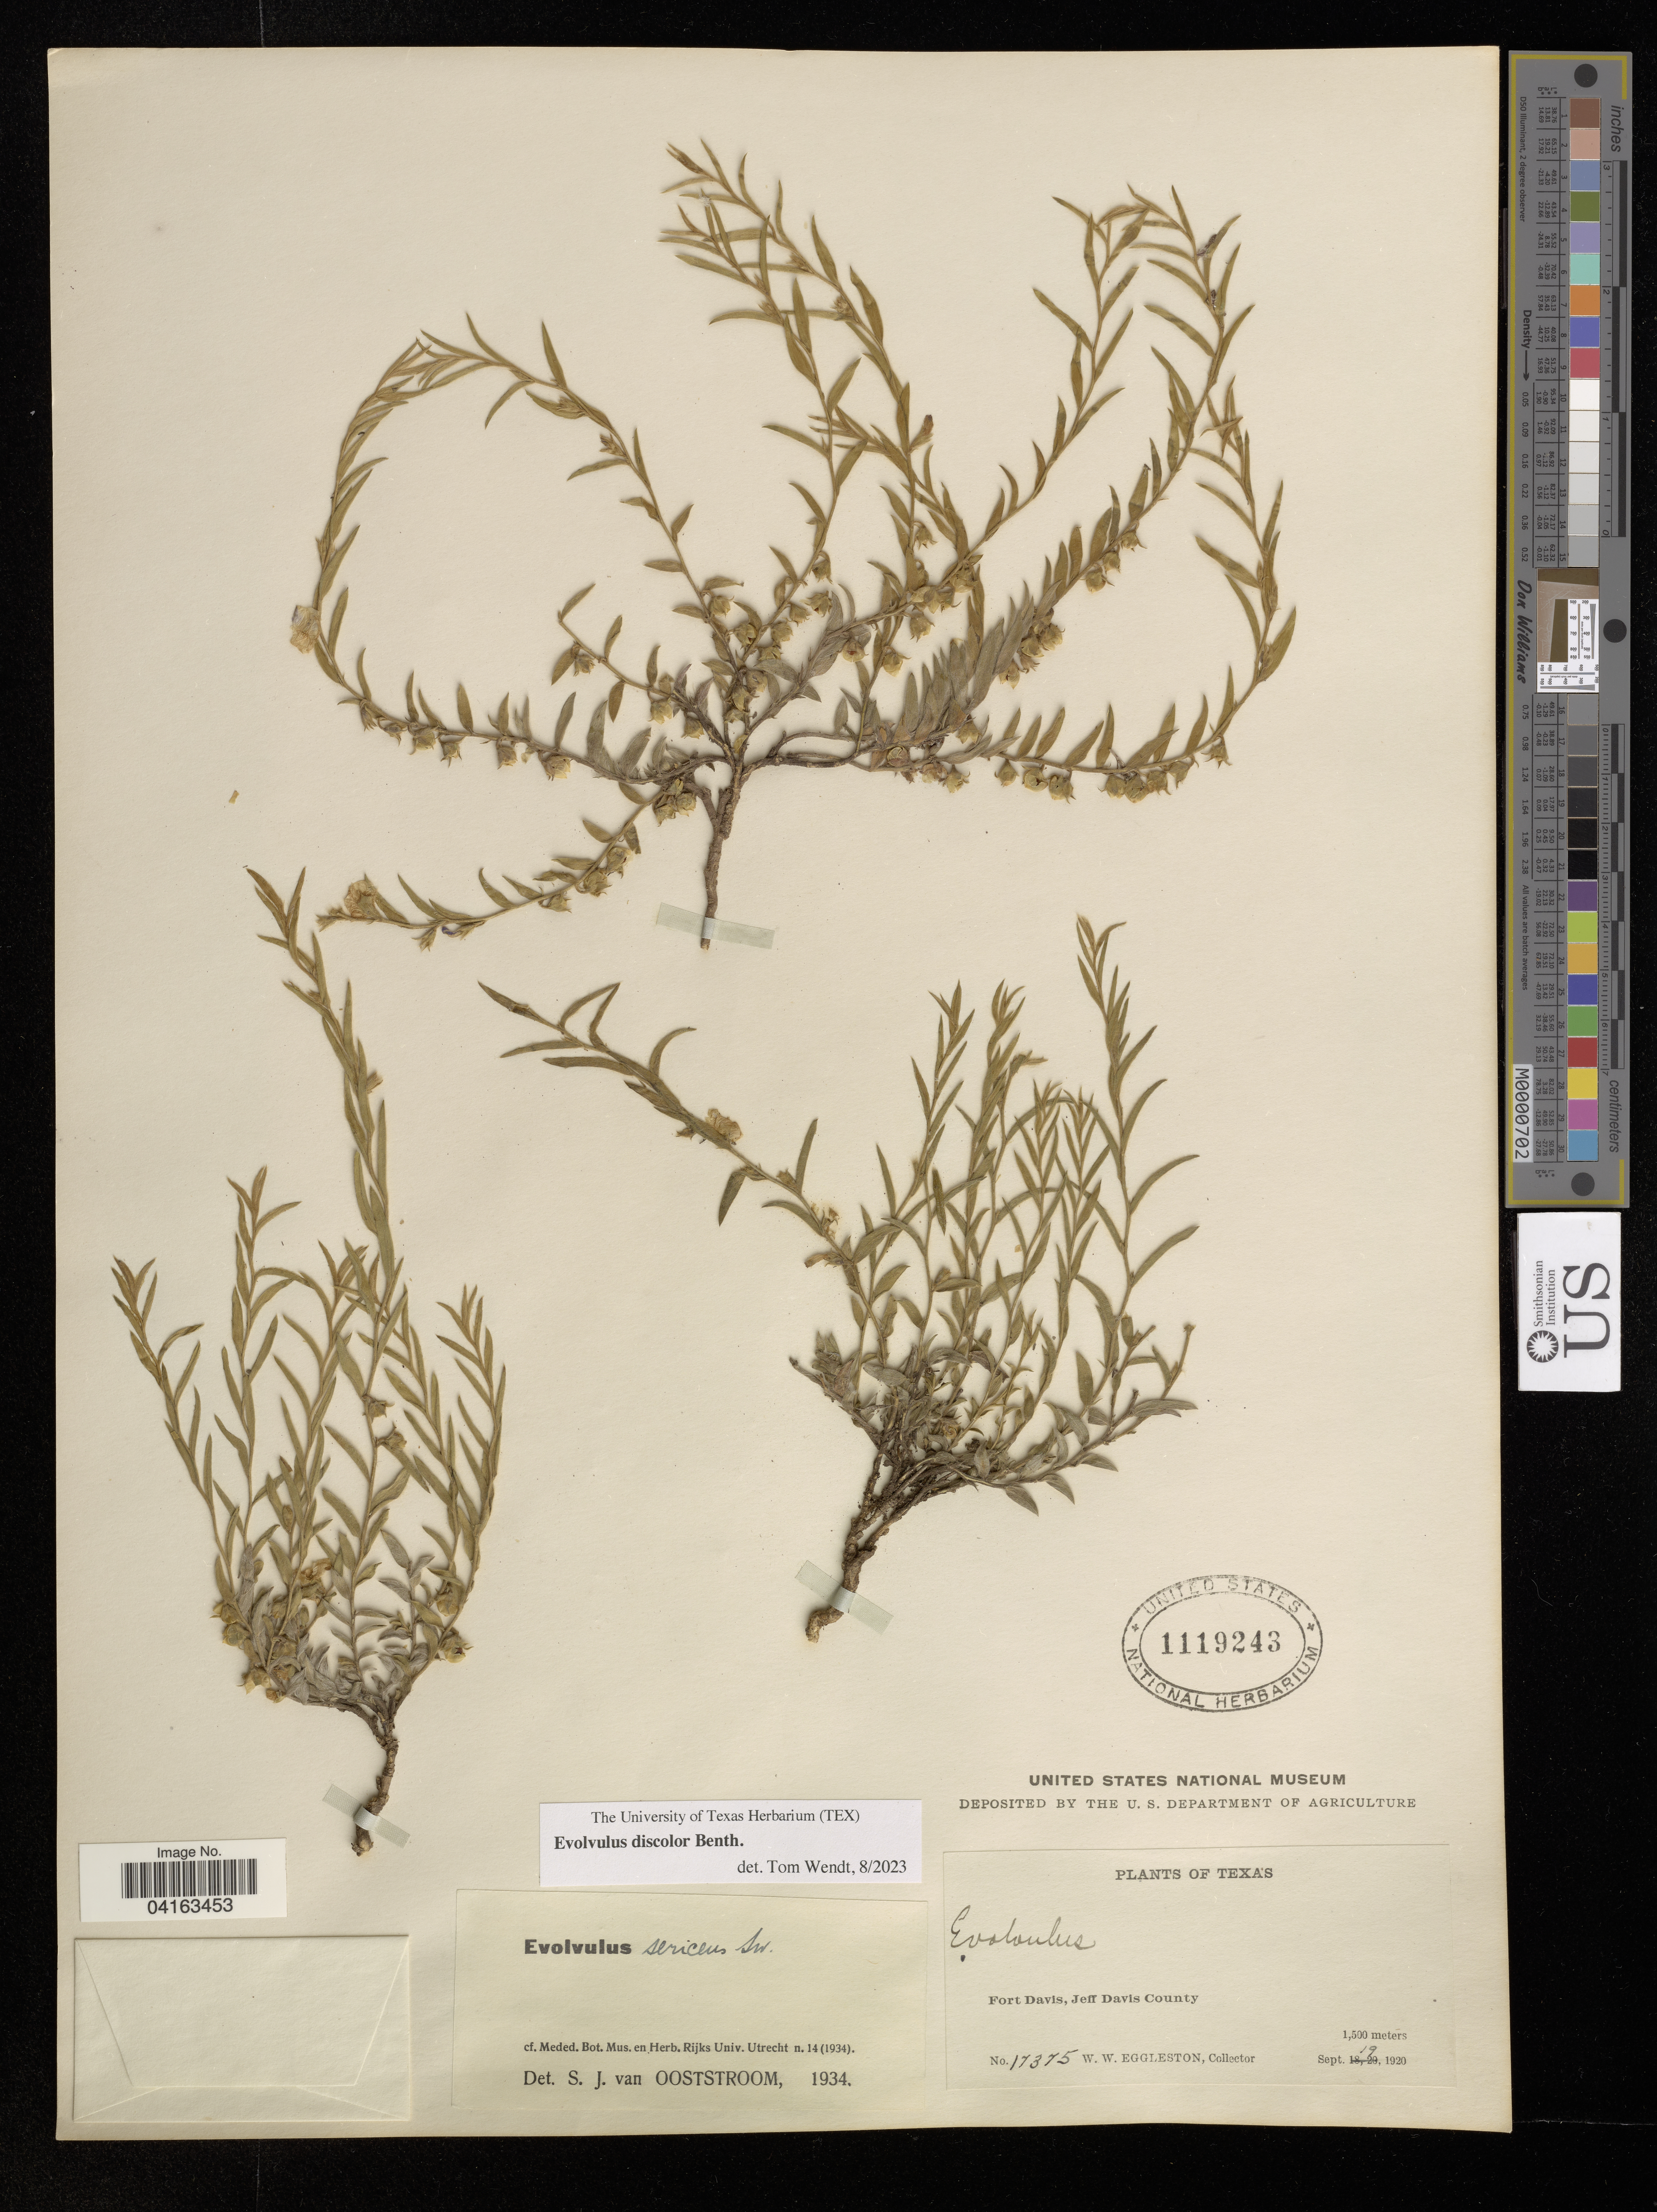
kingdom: Plantae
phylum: Tracheophyta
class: Magnoliopsida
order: Solanales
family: Convolvulaceae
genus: Evolvulus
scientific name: Evolvulus discolor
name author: Benth.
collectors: W. W. Eggleston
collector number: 17375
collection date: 1920-09-19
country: United States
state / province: Texas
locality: Fort Davis, Jeff Davis County.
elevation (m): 1500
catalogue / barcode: US 1119243